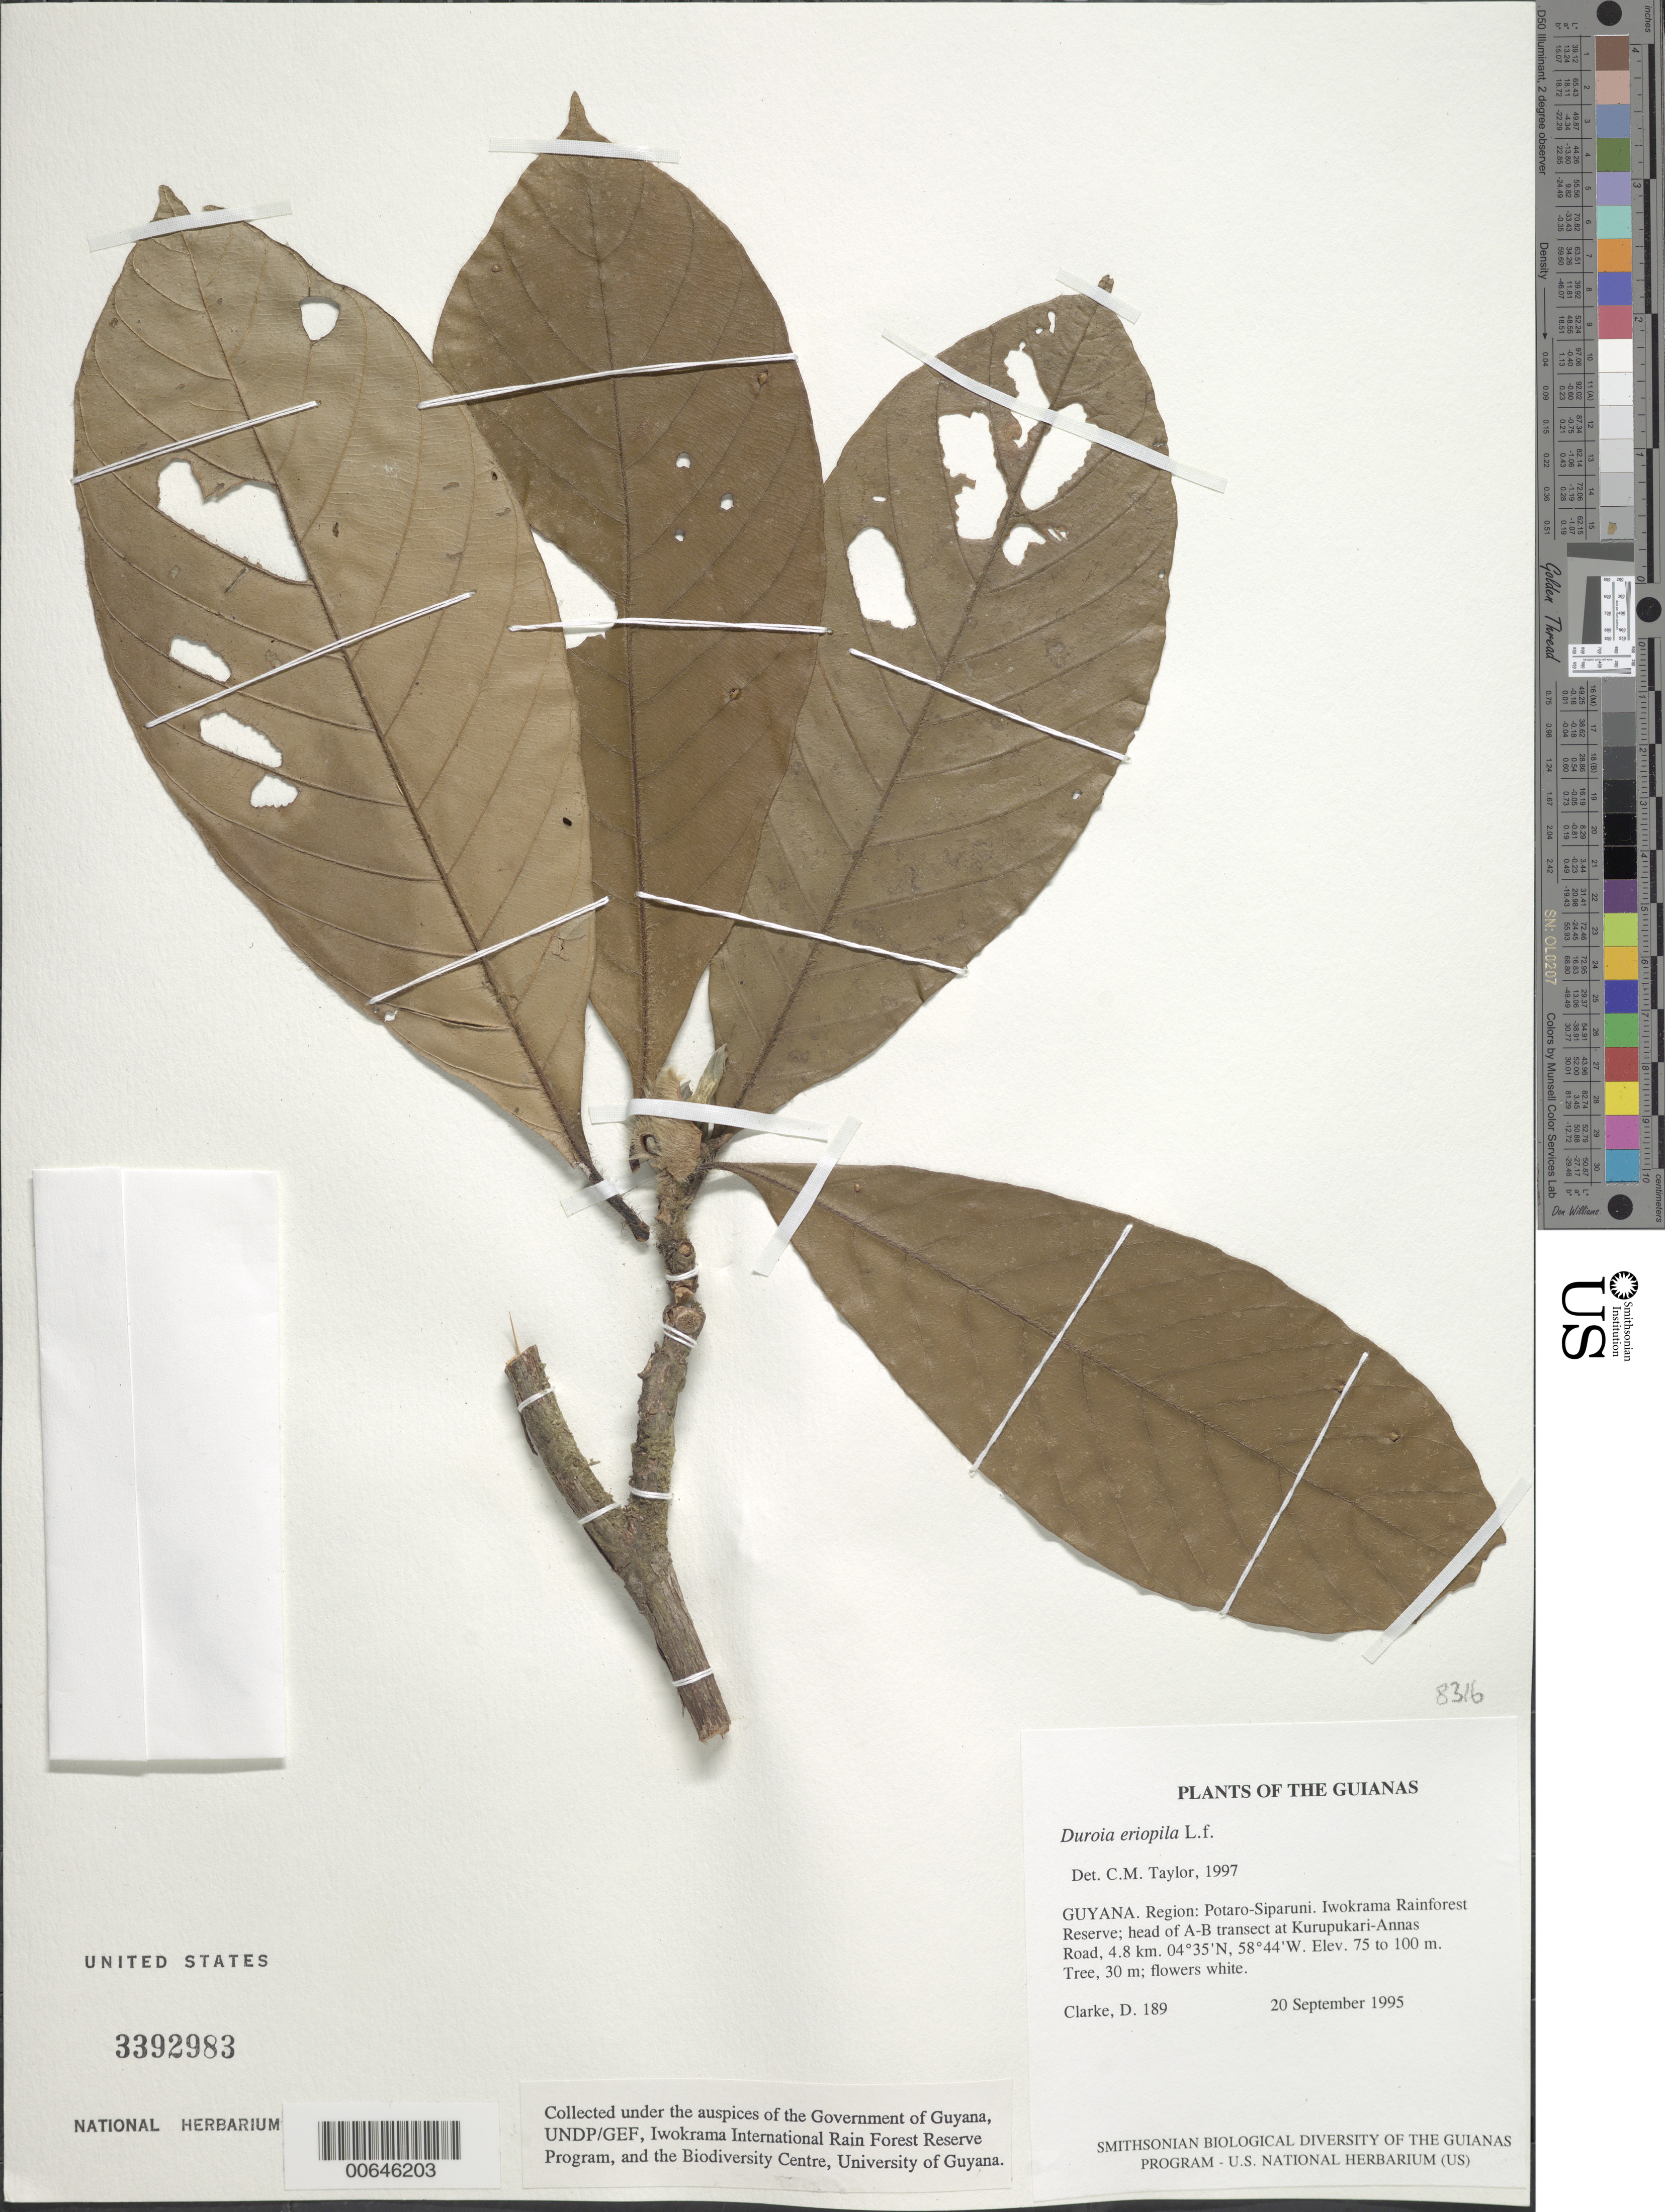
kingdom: Plantae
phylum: Tracheophyta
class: Magnoliopsida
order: Gentianales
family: Rubiaceae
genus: Duroia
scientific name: Duroia eriopila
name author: L. f.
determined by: Taylor, Charlotte M.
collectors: H. D. Clarke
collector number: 189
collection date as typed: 20 September 1995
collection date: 1995-09-20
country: Guyana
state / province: Potaro-Siparuni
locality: Iwokrama Rainforest Reserve; head of A-B transect at Kurupukari-Annas Road, 4.8 km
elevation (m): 75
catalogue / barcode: US 3392983